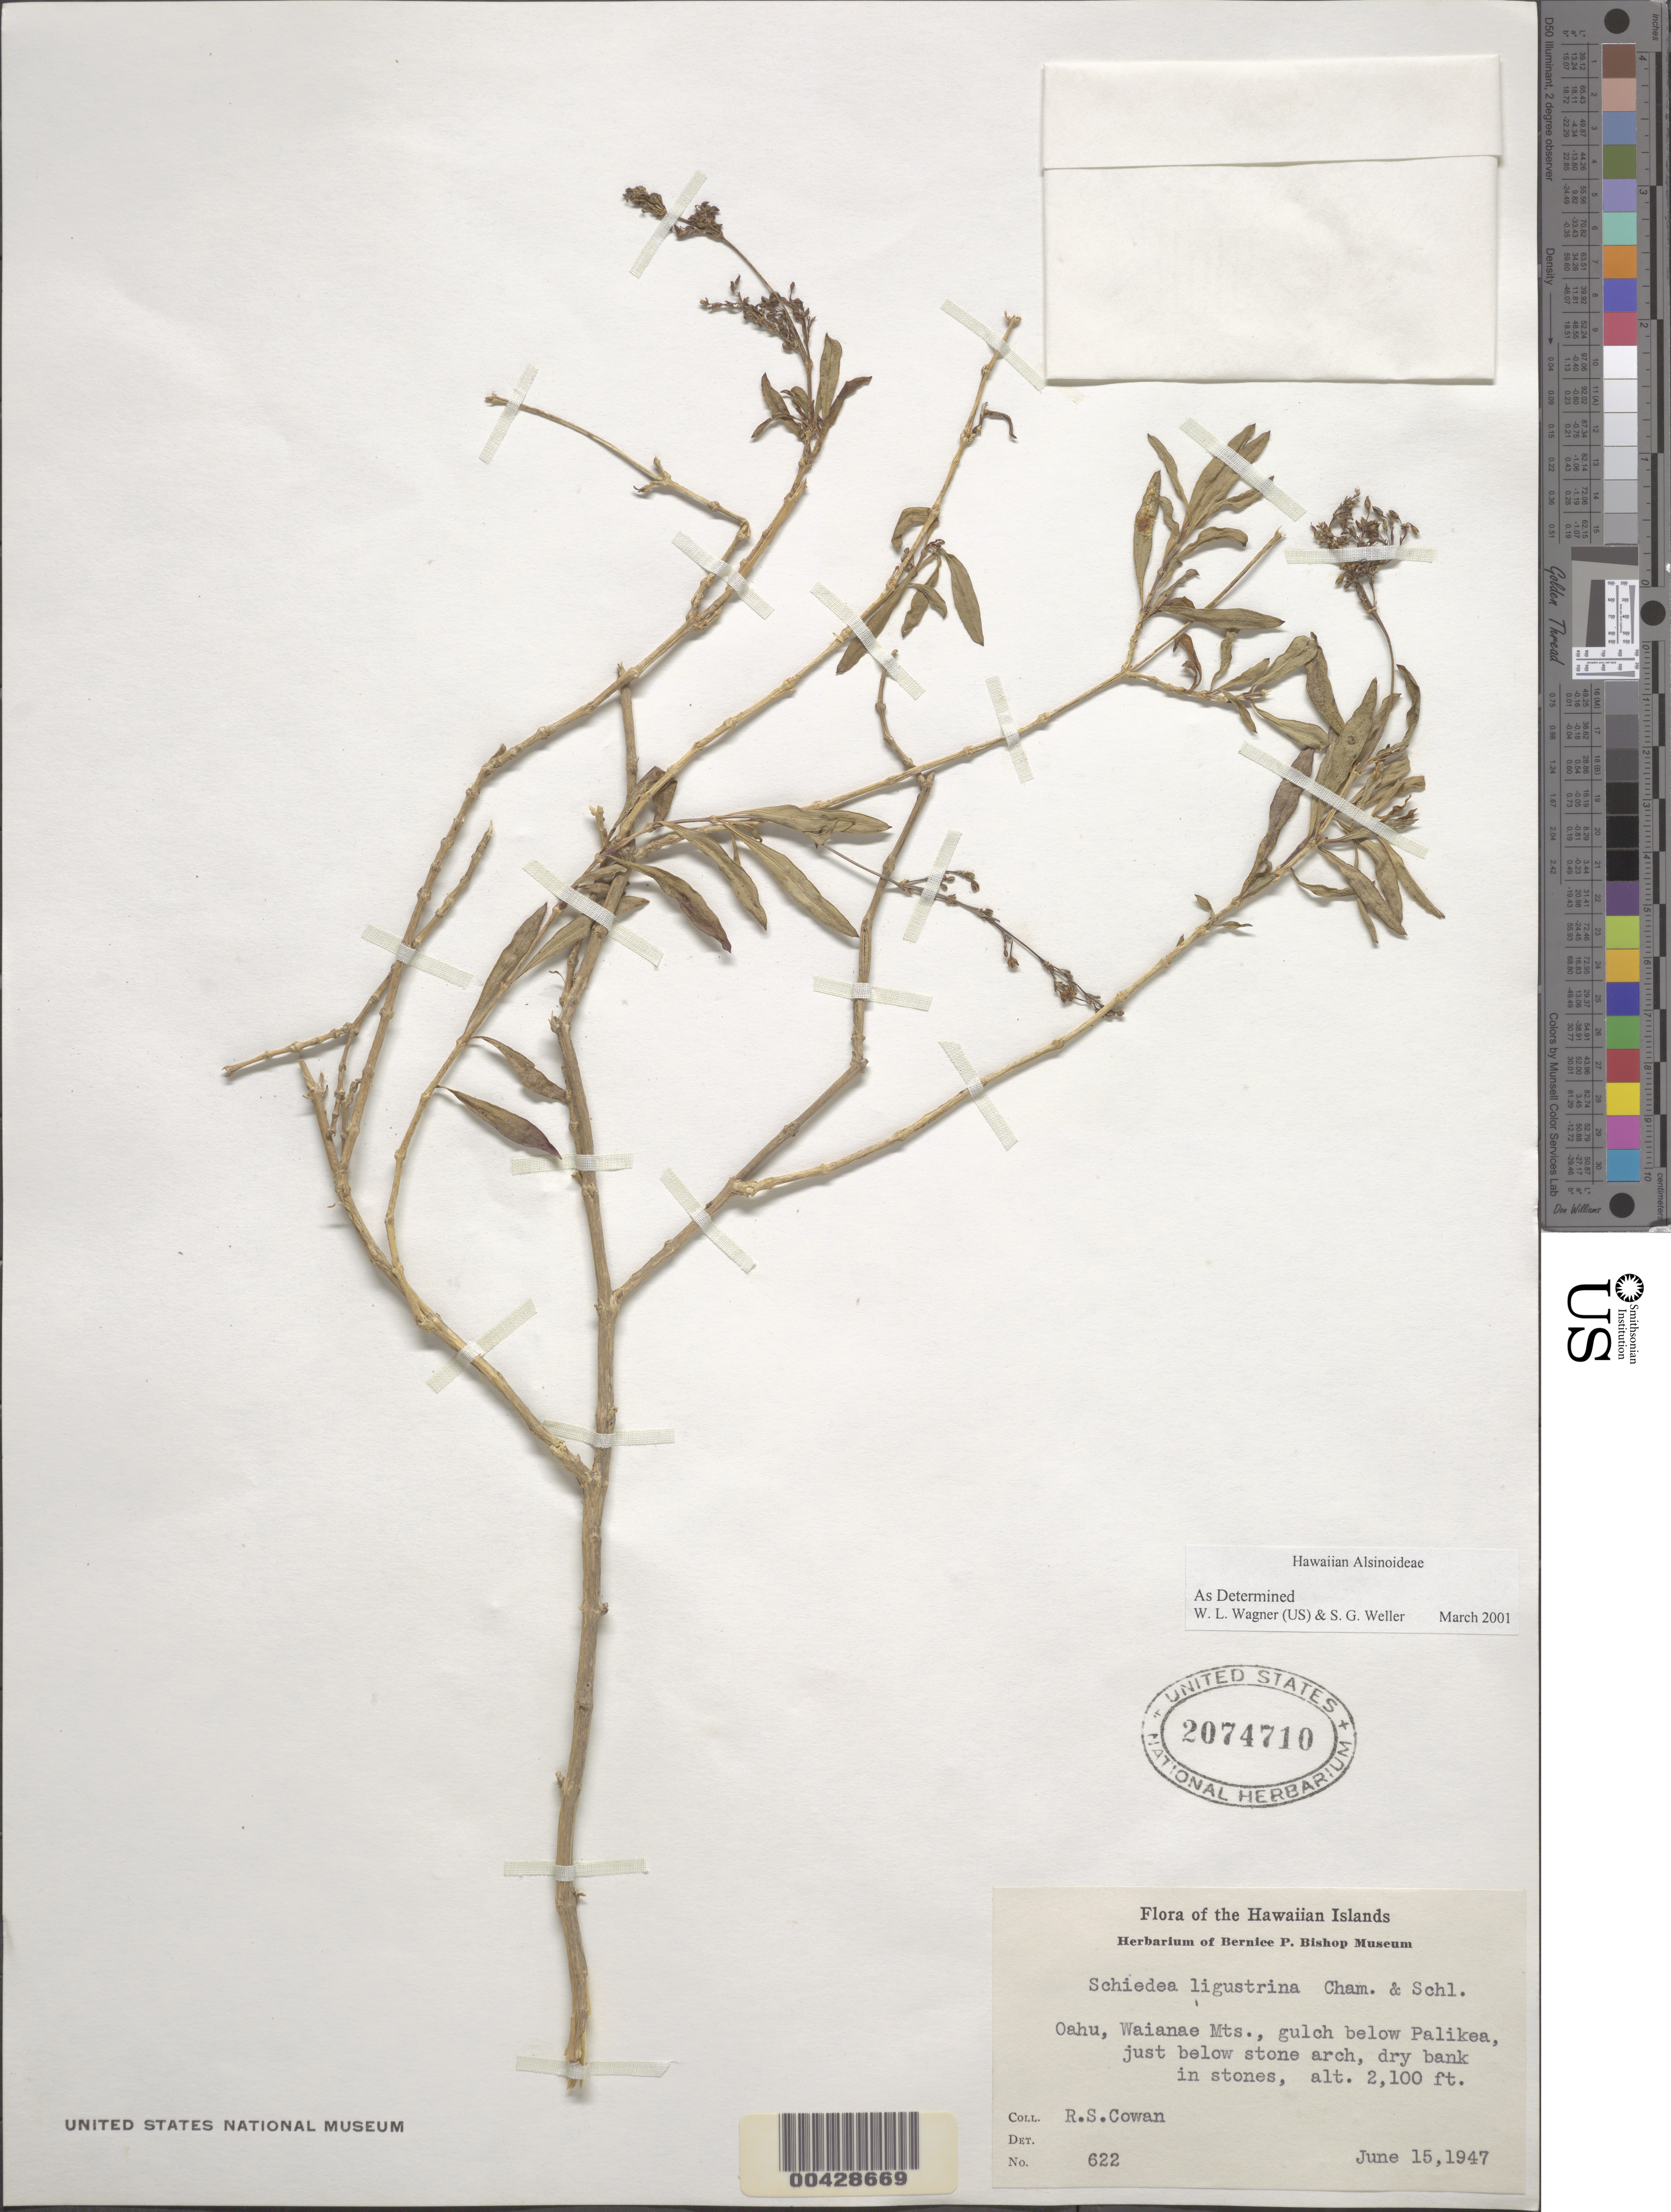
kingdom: Plantae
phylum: Tracheophyta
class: Magnoliopsida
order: Caryophyllales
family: Caryophyllaceae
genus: Schiedea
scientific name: Schiedea ligustrina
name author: Cham. & Schltdl.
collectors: R. S. Cowan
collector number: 622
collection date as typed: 15 Jun 1947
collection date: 1947-06-15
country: United States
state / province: Hawaii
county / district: Honolulu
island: Oahu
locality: Waianae Mountains, gulch below Palikea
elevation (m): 2100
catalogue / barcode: US 2074710